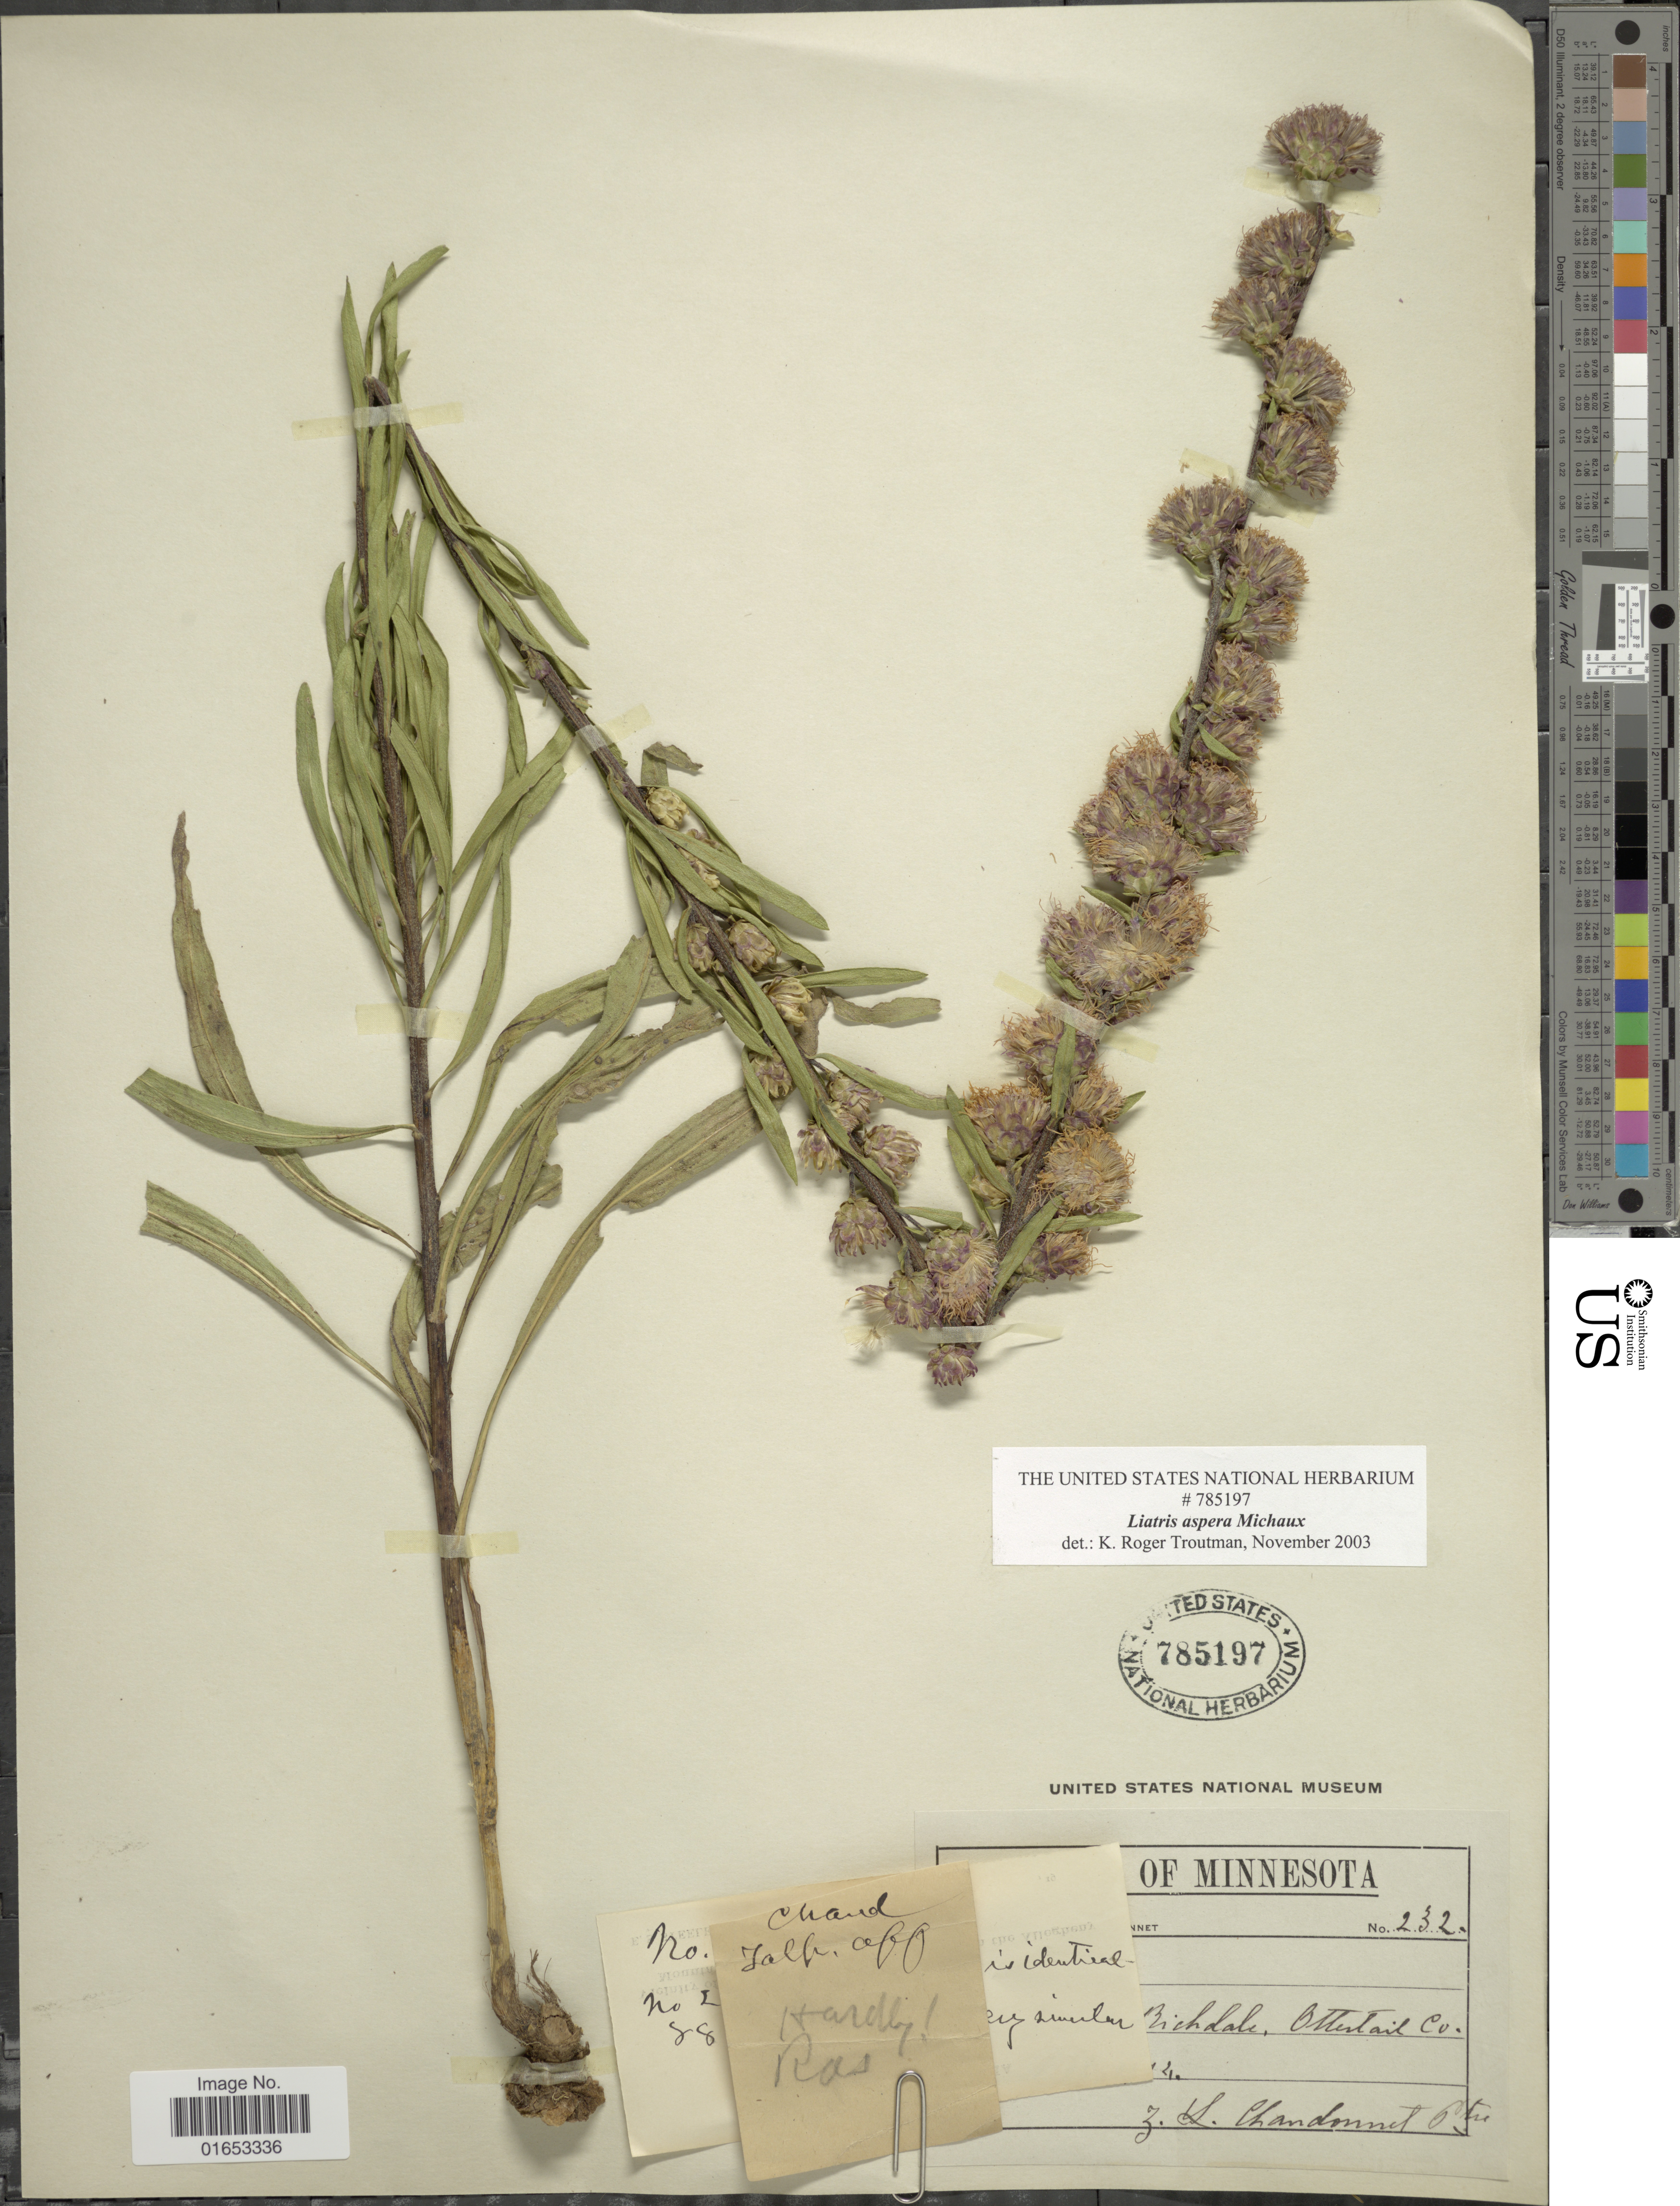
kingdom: Plantae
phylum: Tracheophyta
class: Magnoliopsida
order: Asterales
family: Asteraceae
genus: Liatris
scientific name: Liatris aspera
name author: Michx.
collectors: Z. Chandonnet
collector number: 232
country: United States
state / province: Minnesota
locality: Bichdale, Otter tail Co.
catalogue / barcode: US 785197